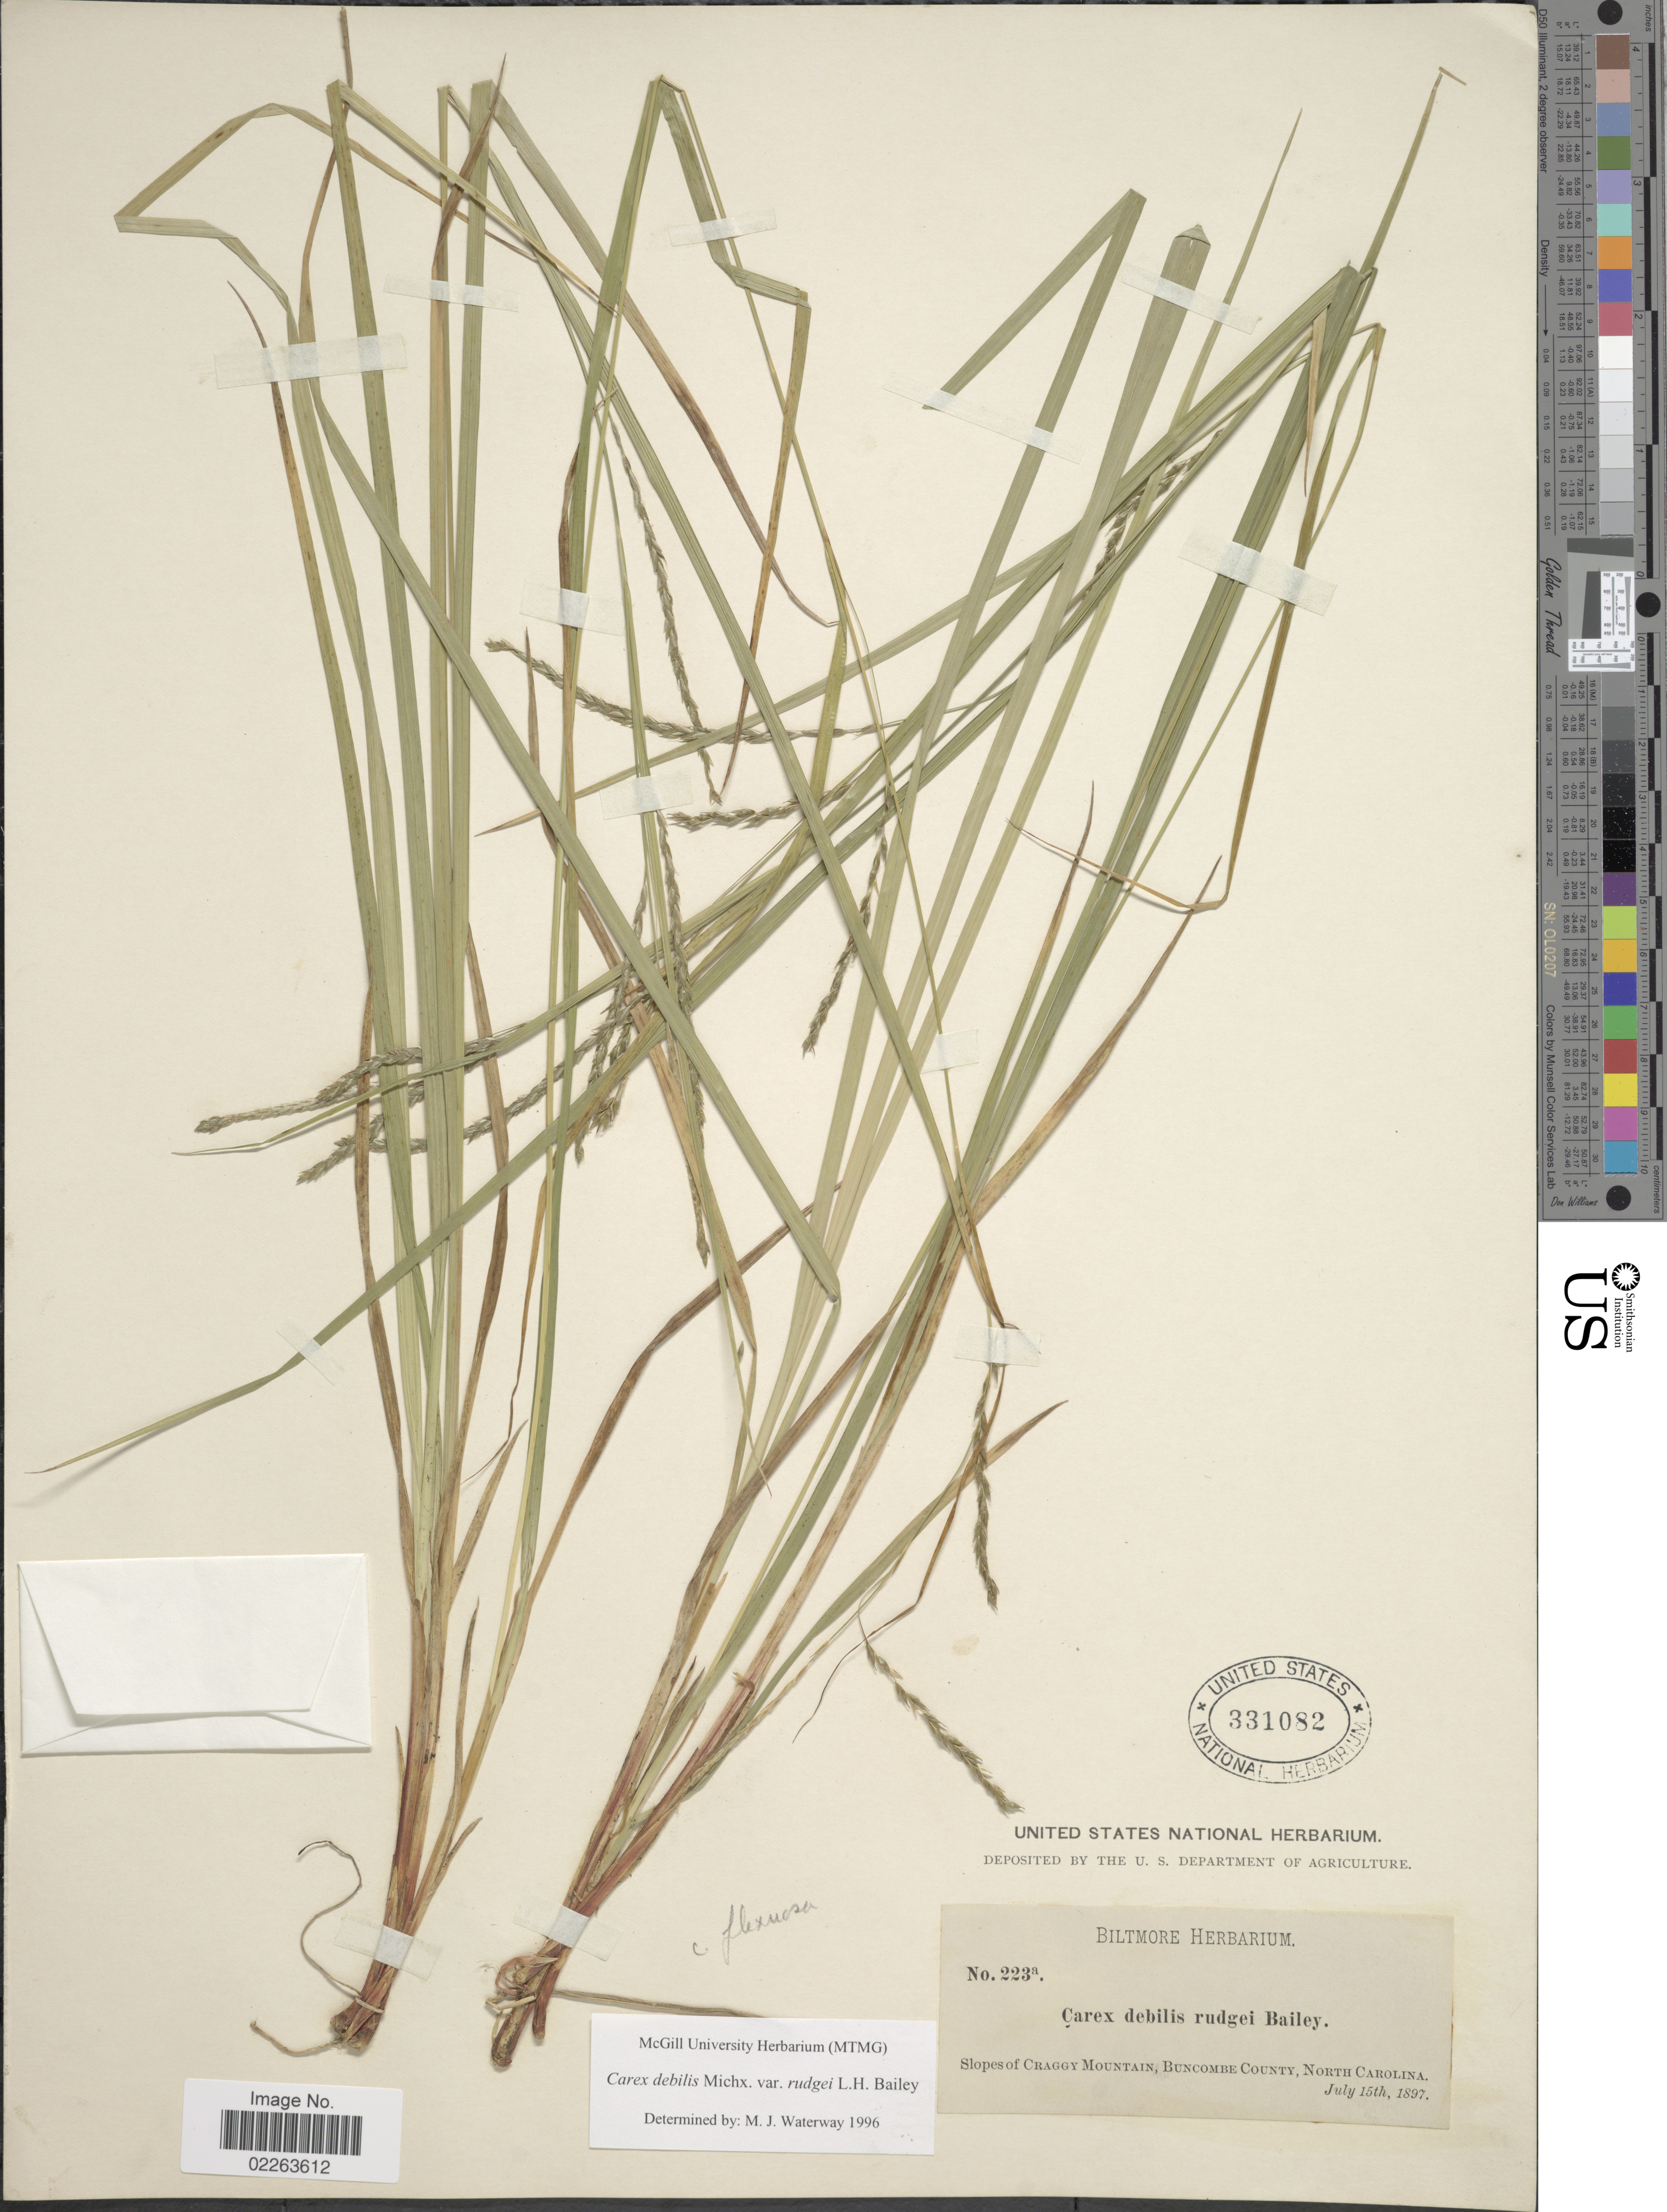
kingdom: Plantae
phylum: Tracheophyta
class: Liliopsida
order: Poales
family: Cyperaceae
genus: Carex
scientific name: Carex flexuosa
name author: Muhl. ex Willd.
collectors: ex herb. Biltmore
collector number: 223a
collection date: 1897-07-15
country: United States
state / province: North Carolina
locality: Slopes of Craggy Mountain, Buncombe County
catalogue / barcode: US 331082